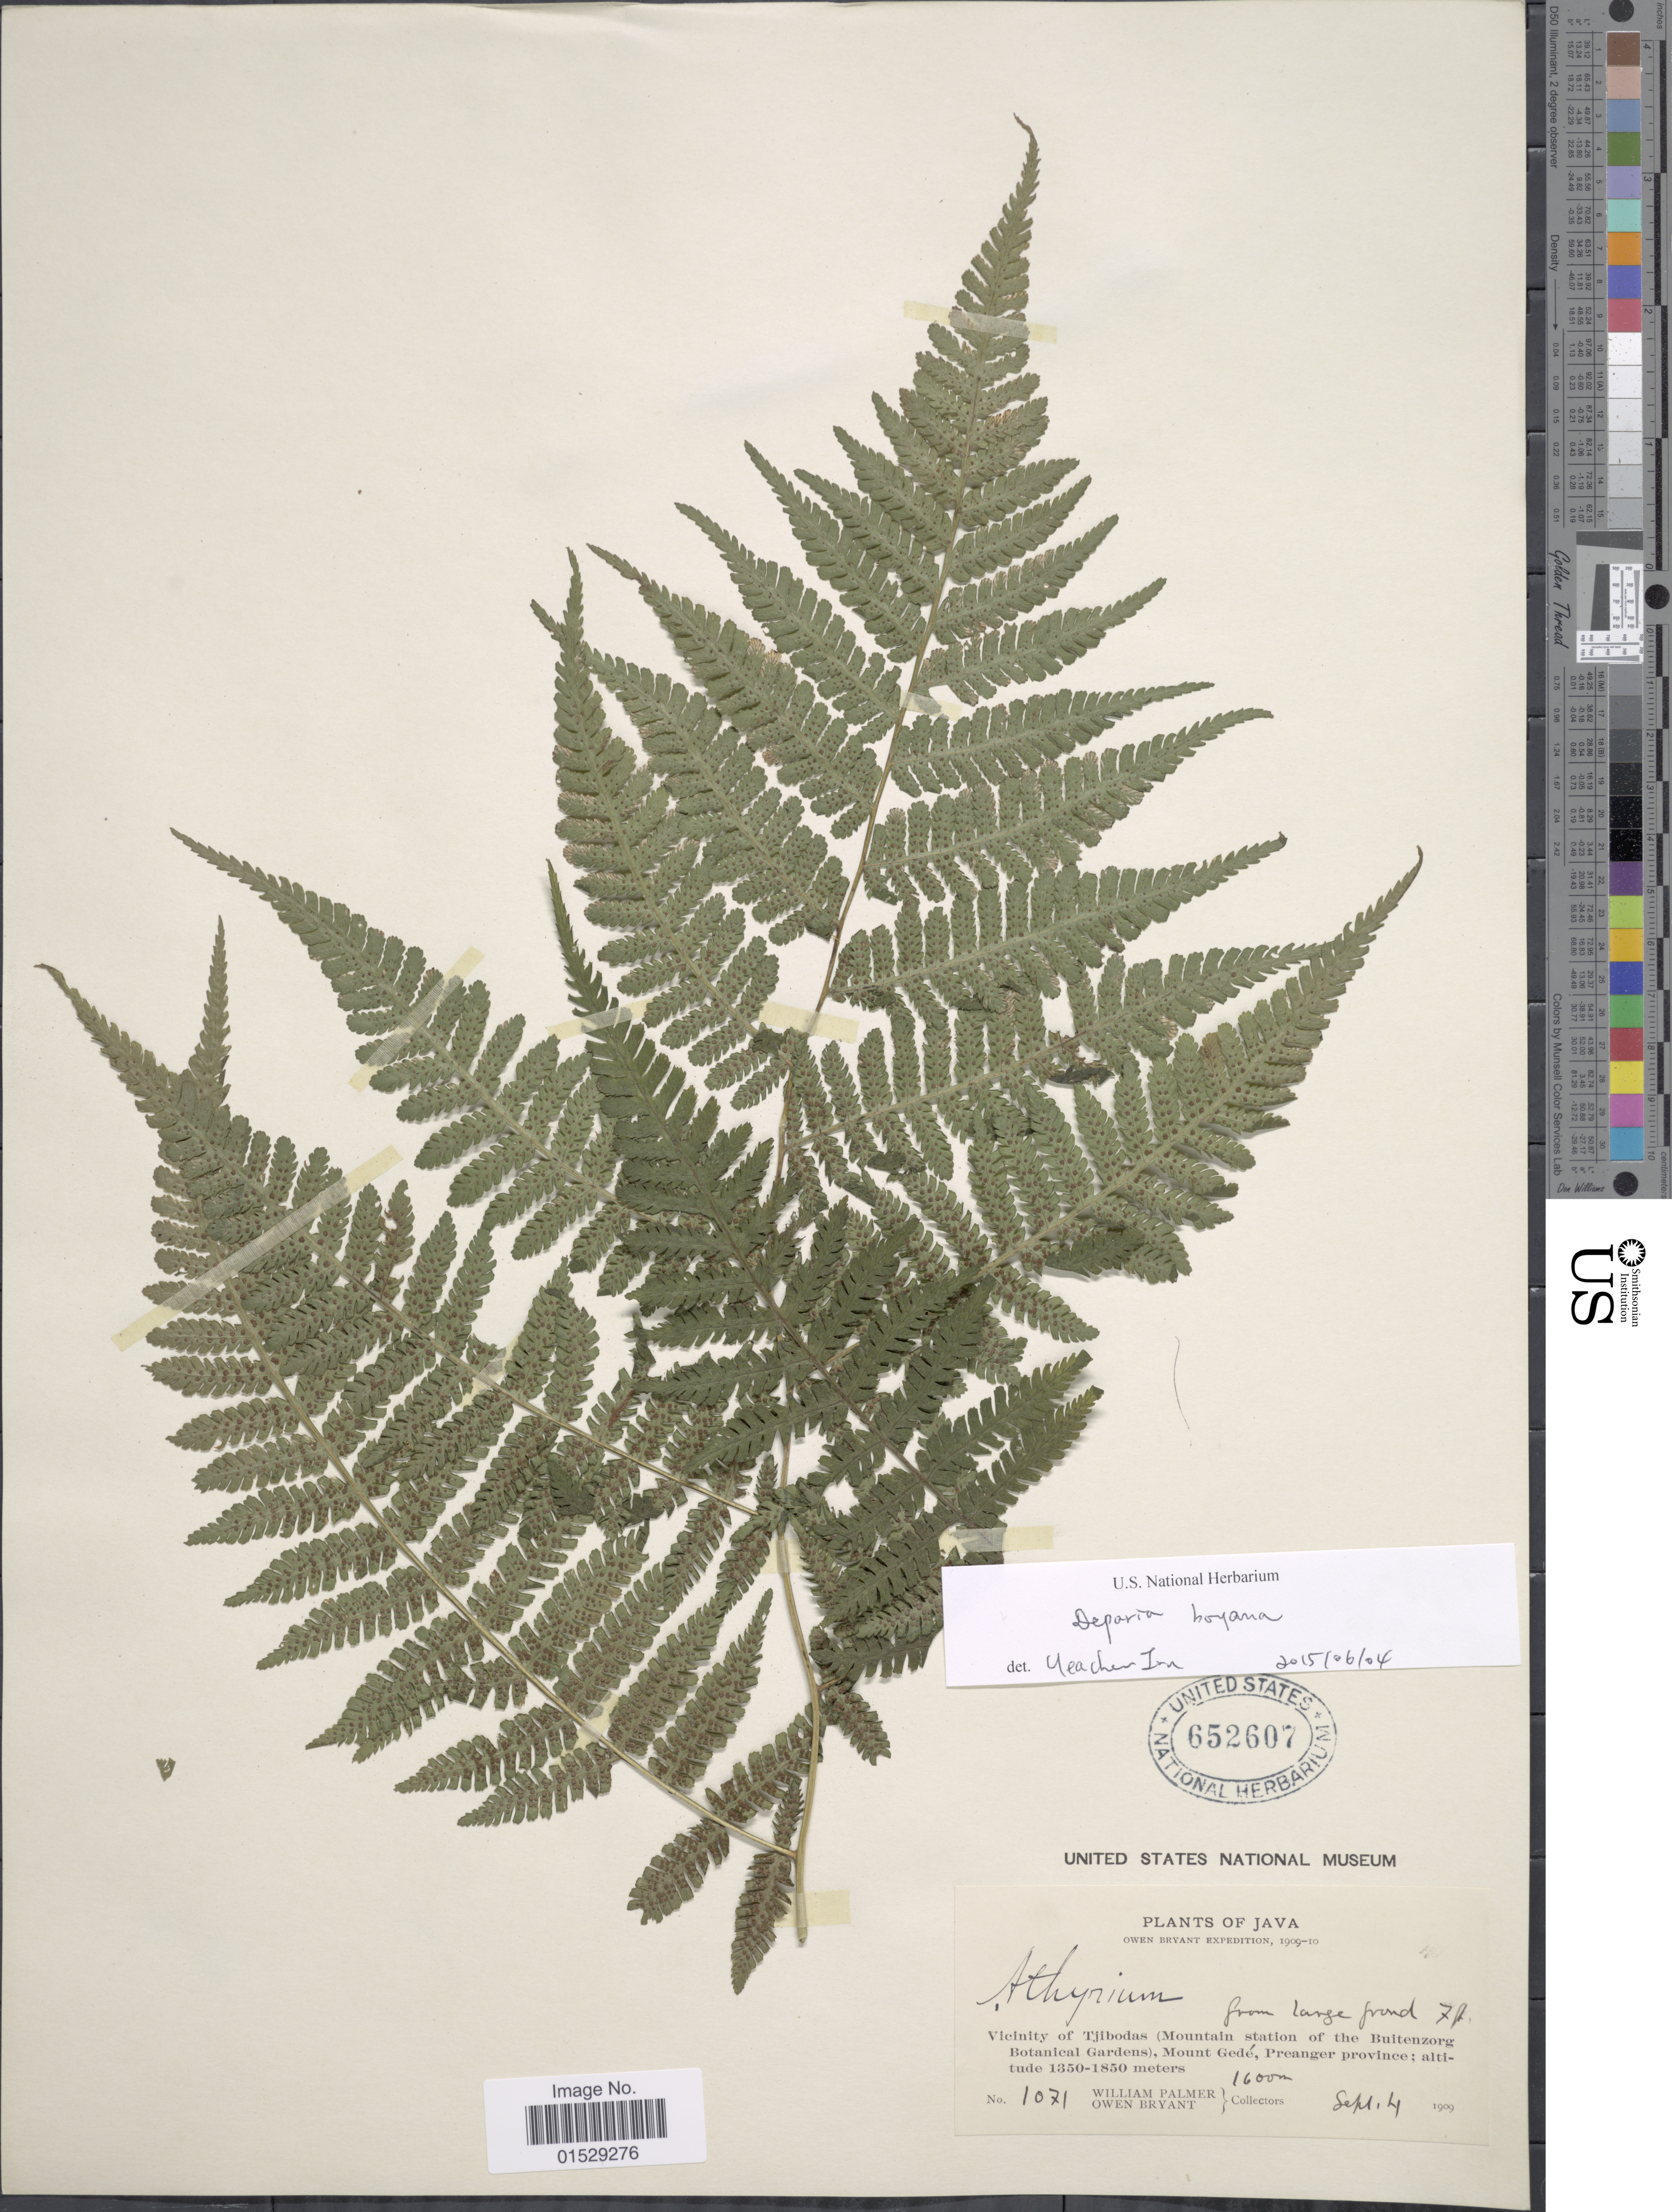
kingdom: Plantae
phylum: Tracheophyta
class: Polypodiopsida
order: Polypodiales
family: Athyriaceae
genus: Deparia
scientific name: Deparia boryana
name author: (Willd.) M. Kato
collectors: W. Palmer & O. Bryant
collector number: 1071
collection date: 1909-09-04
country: Indonesia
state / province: Java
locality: Vicinity of Tjibodas (Mountain station of the Buitenzorg Botanical Gardens), Mount Gede, Preanger province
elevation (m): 1600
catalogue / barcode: US 652607